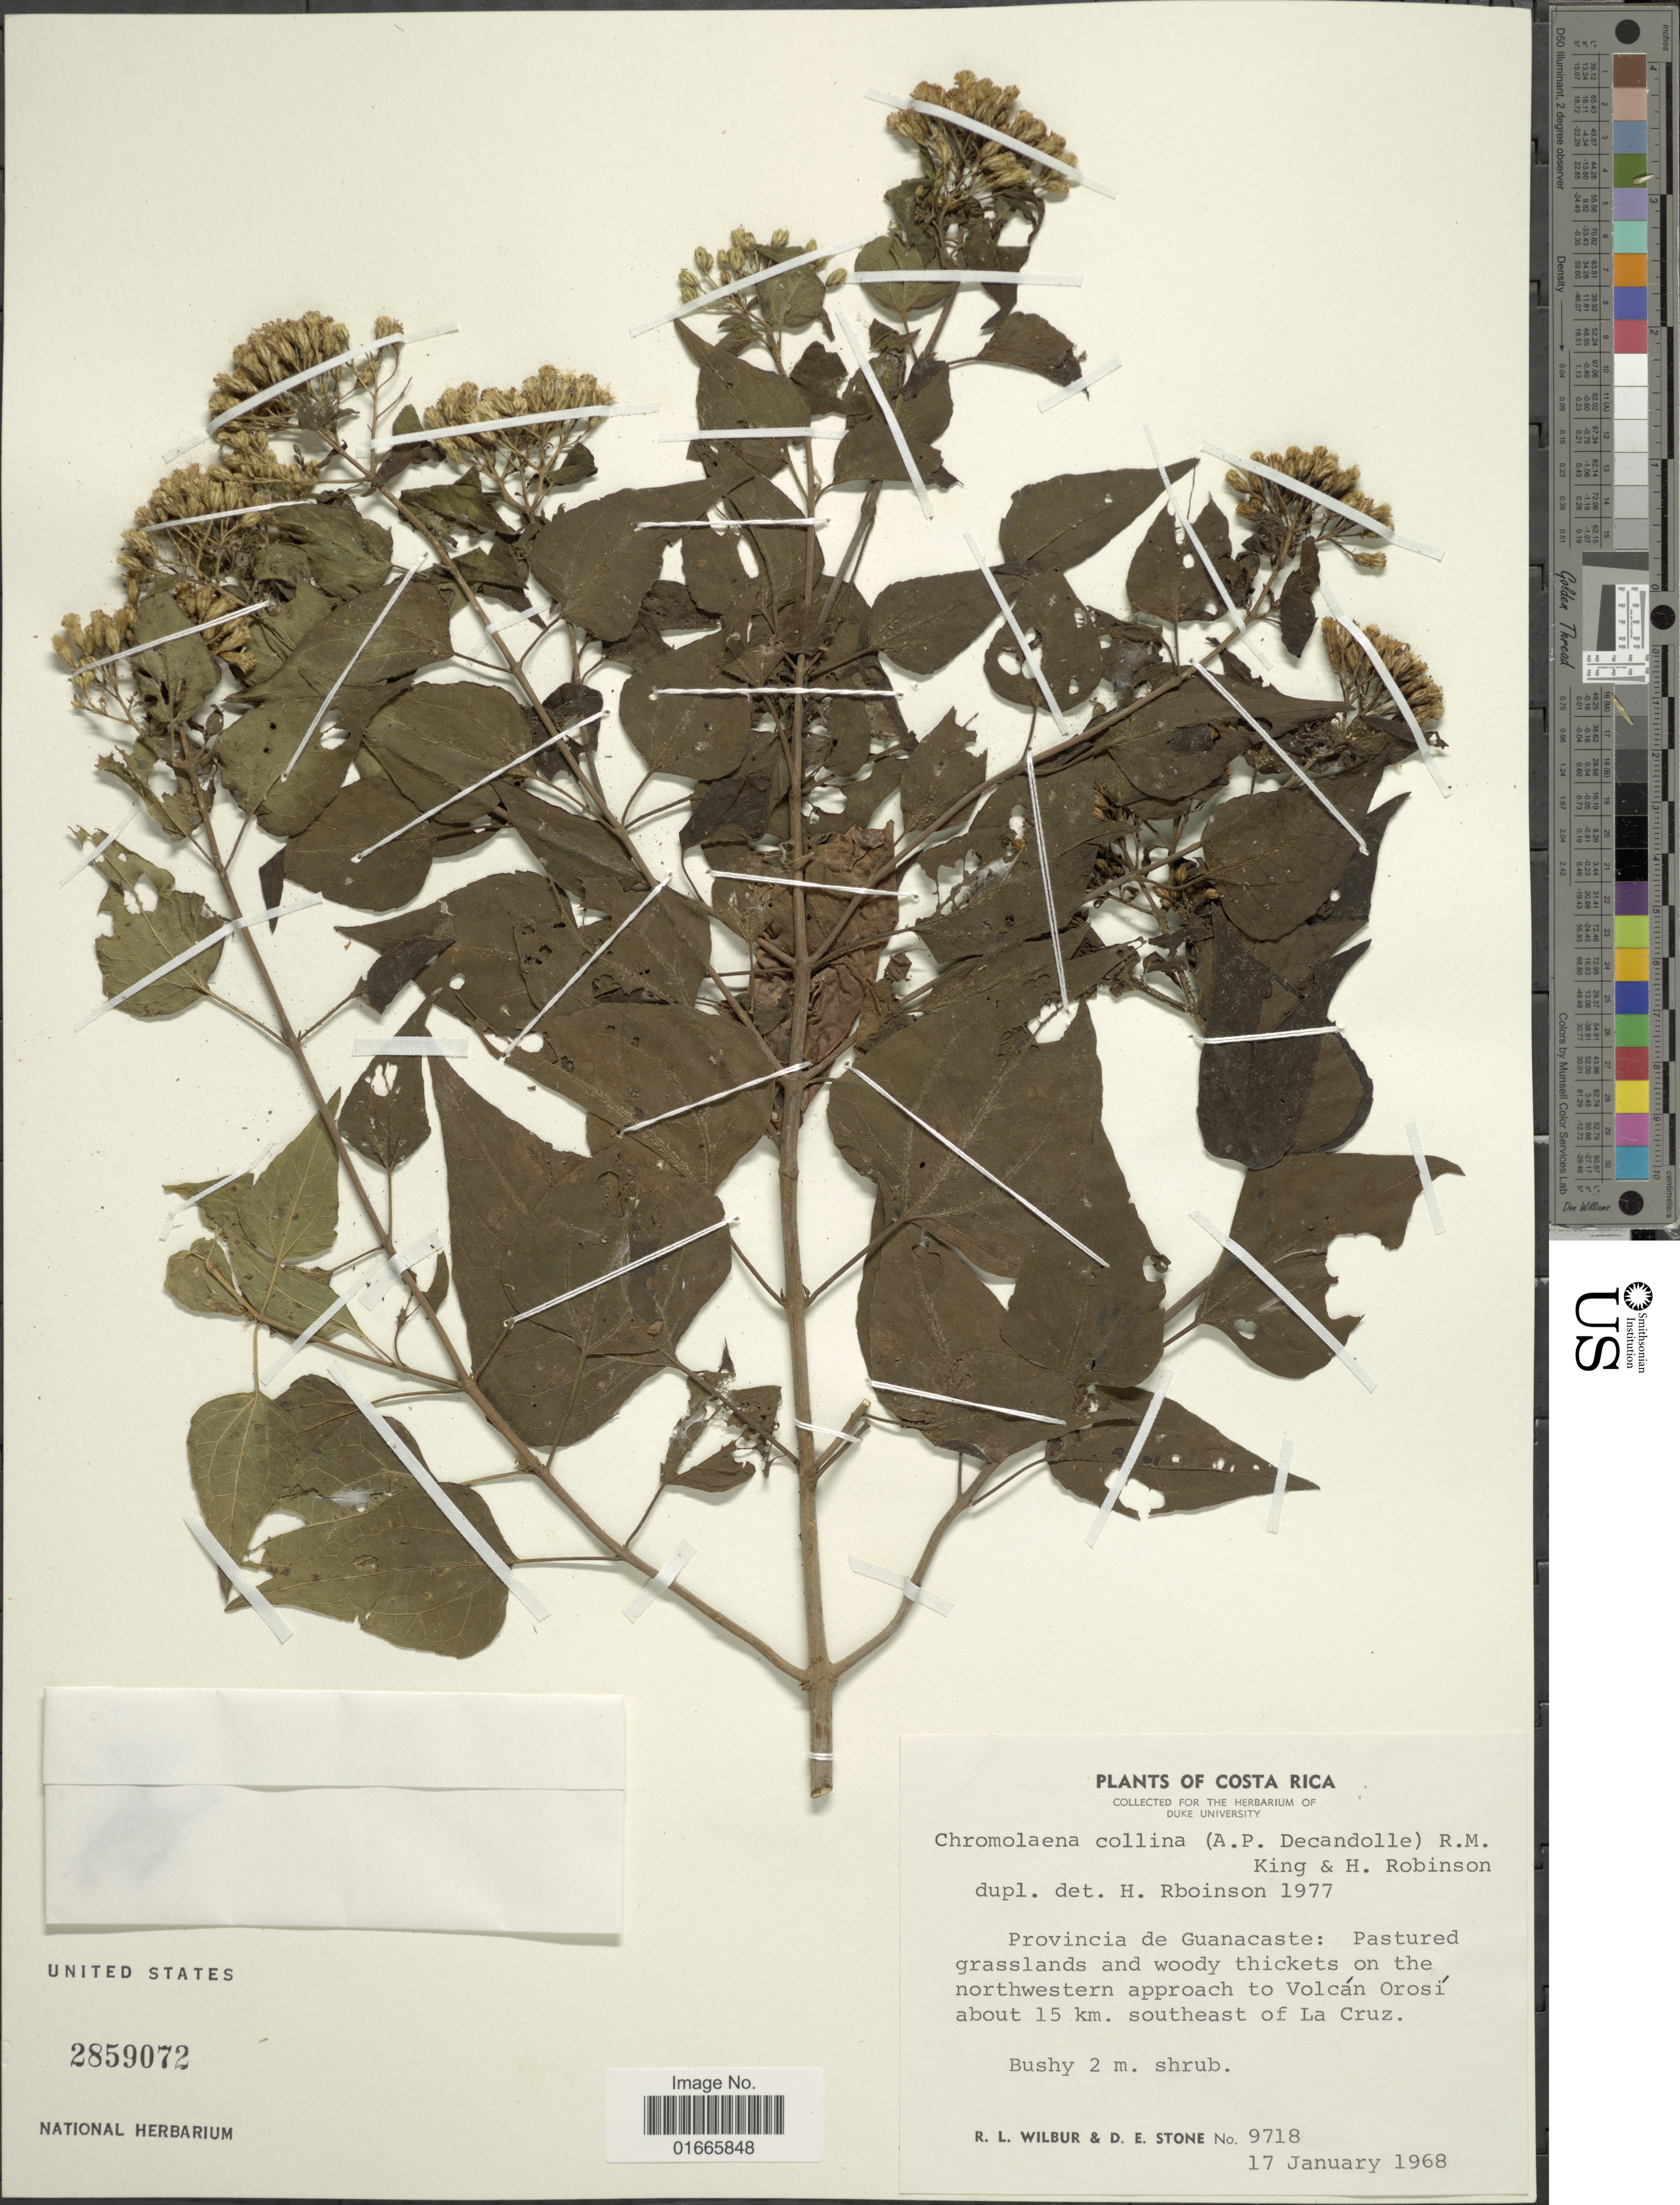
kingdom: Plantae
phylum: Tracheophyta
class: Magnoliopsida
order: Asterales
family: Asteraceae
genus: Chromolaena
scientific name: Chromolaena collina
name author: (DC.) R.M. King & H. Rob.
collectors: R. L. Wilbur & D. E. Stone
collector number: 9718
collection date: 1968-01-17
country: Costa Rica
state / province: Guanacaste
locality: Provincia de Guanacaste: about 15 km. southeast of La Cruz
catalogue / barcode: US 2859072